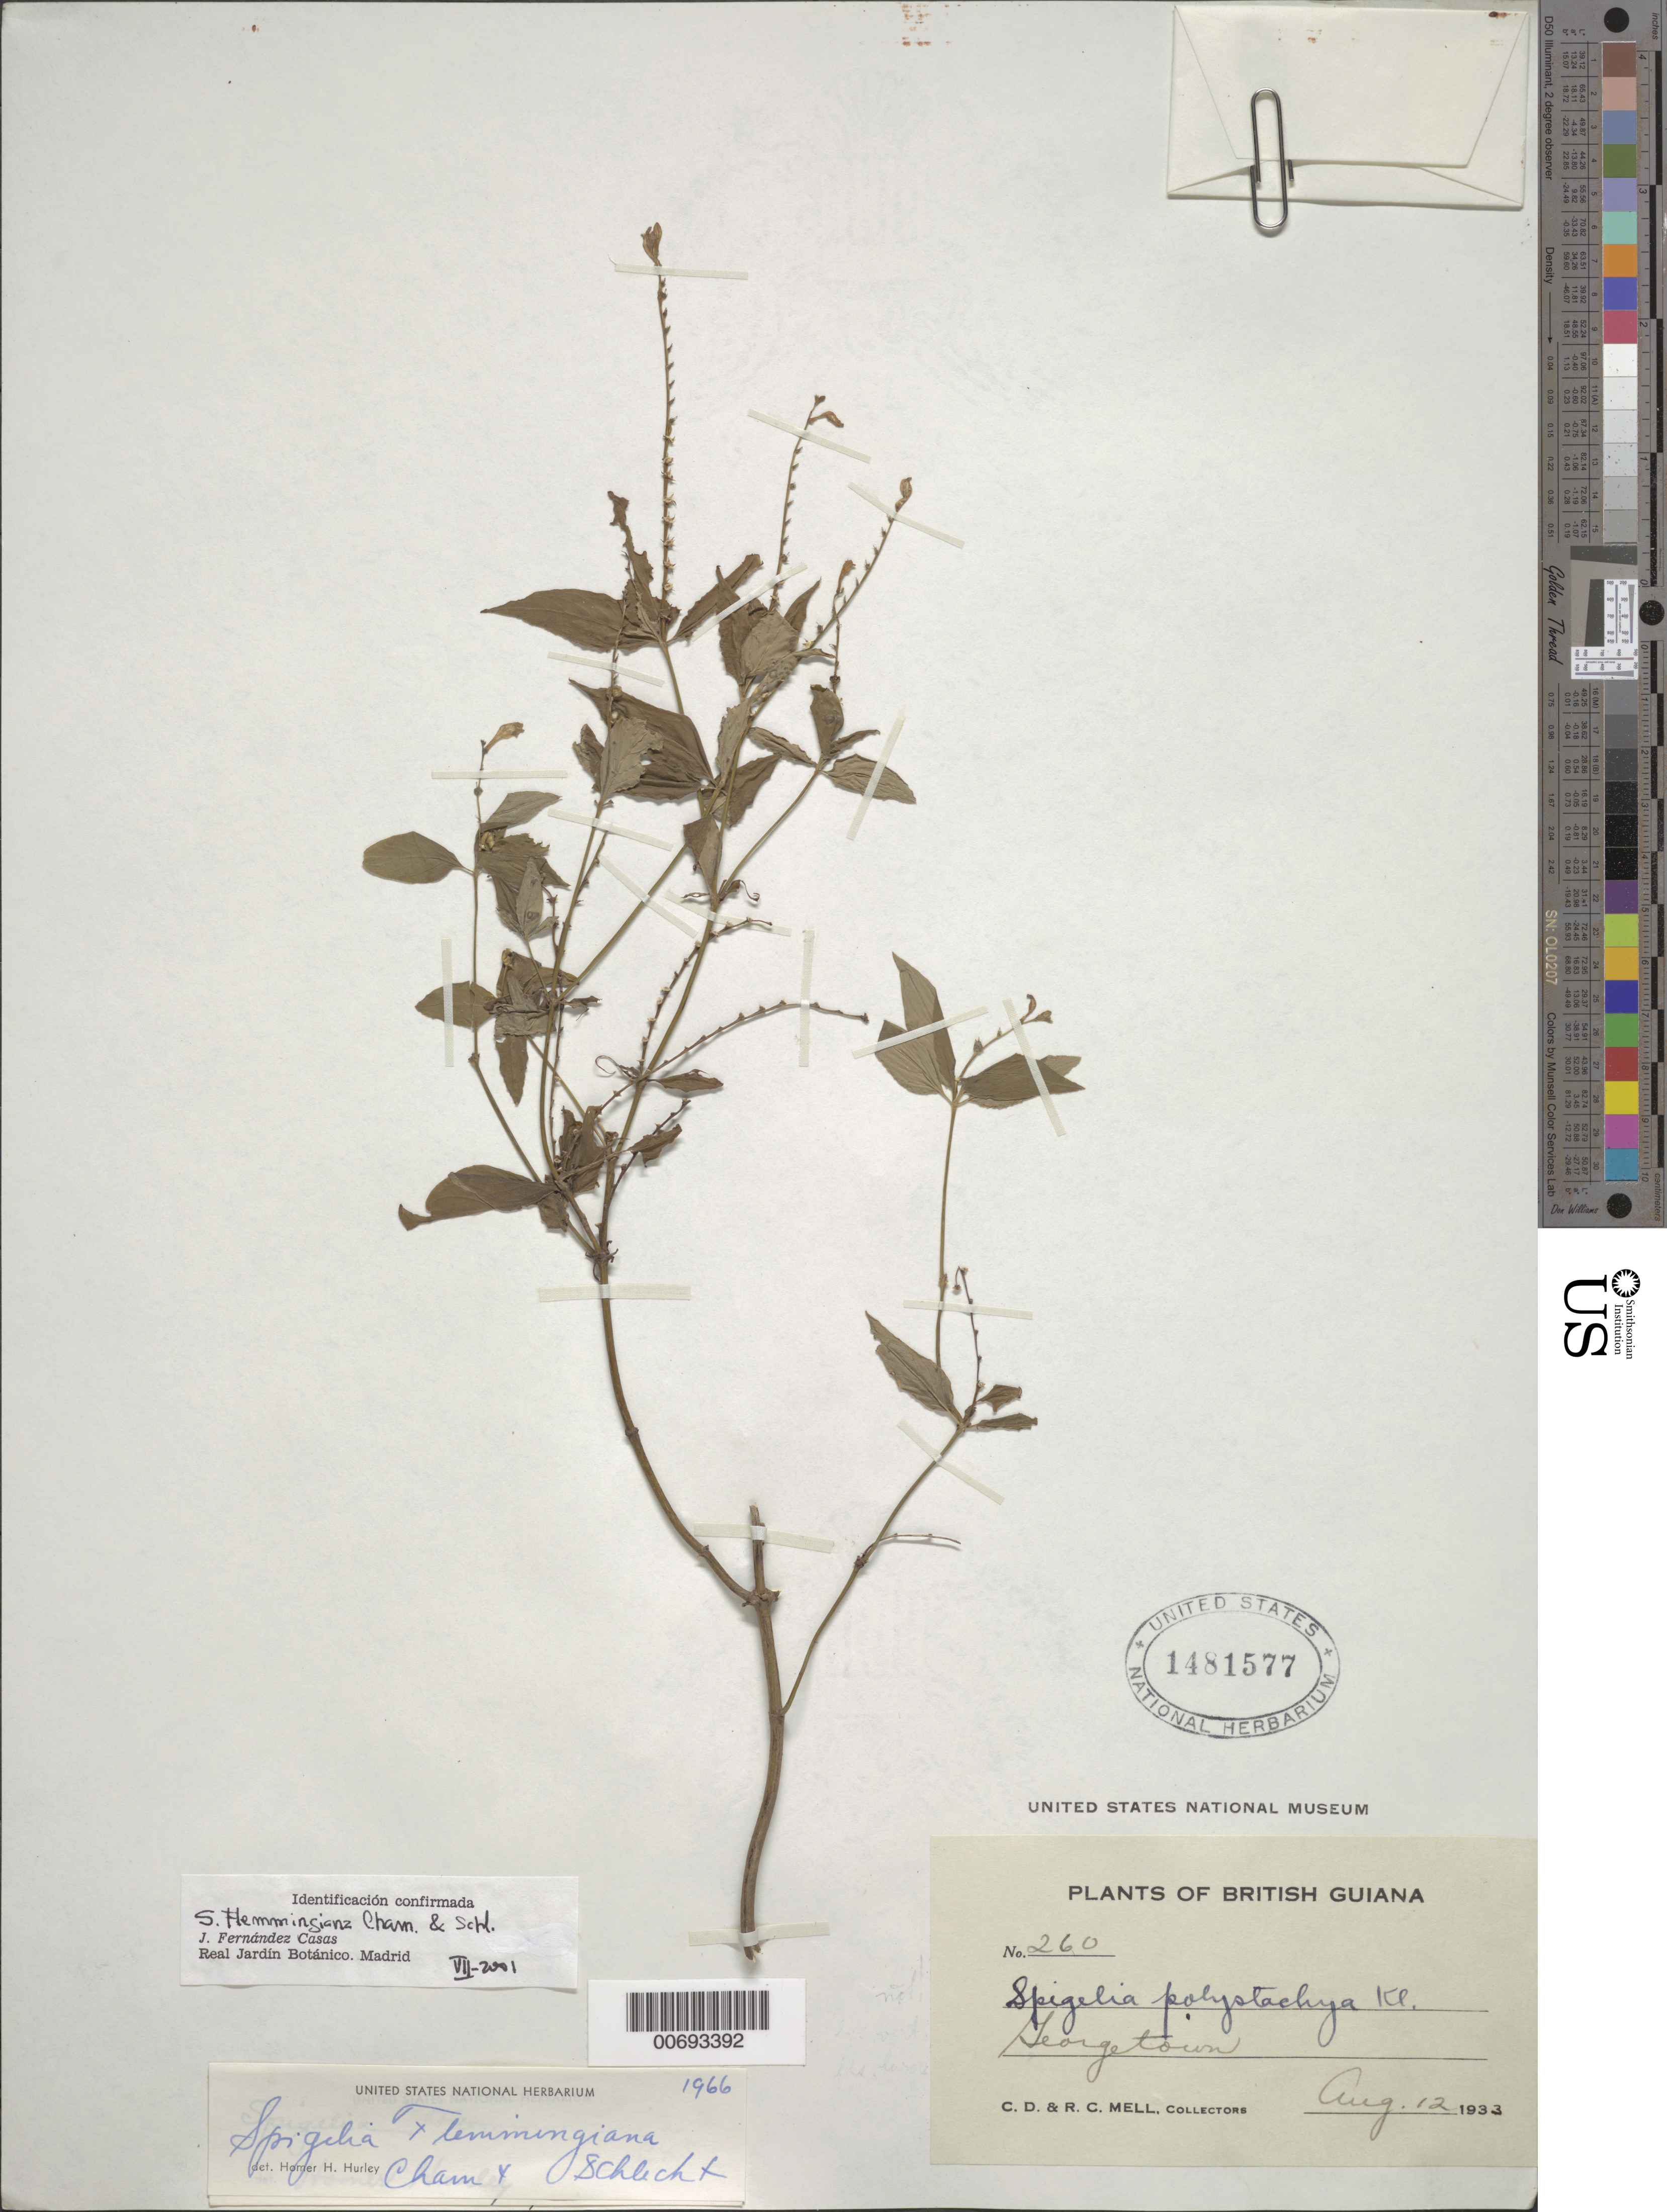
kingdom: Plantae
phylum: Tracheophyta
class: Magnoliopsida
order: Gentianales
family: Loganiaceae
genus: Spigelia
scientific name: Spigelia flemmingiana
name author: Cham. & Schltdl.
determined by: Fernández Casas, F. J.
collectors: C. D. Mell & R. Mell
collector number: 260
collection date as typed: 12-Aug-33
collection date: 1933-08-12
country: Guyana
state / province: Demerara-Mahaica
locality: Georgetown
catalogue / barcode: US 1481577